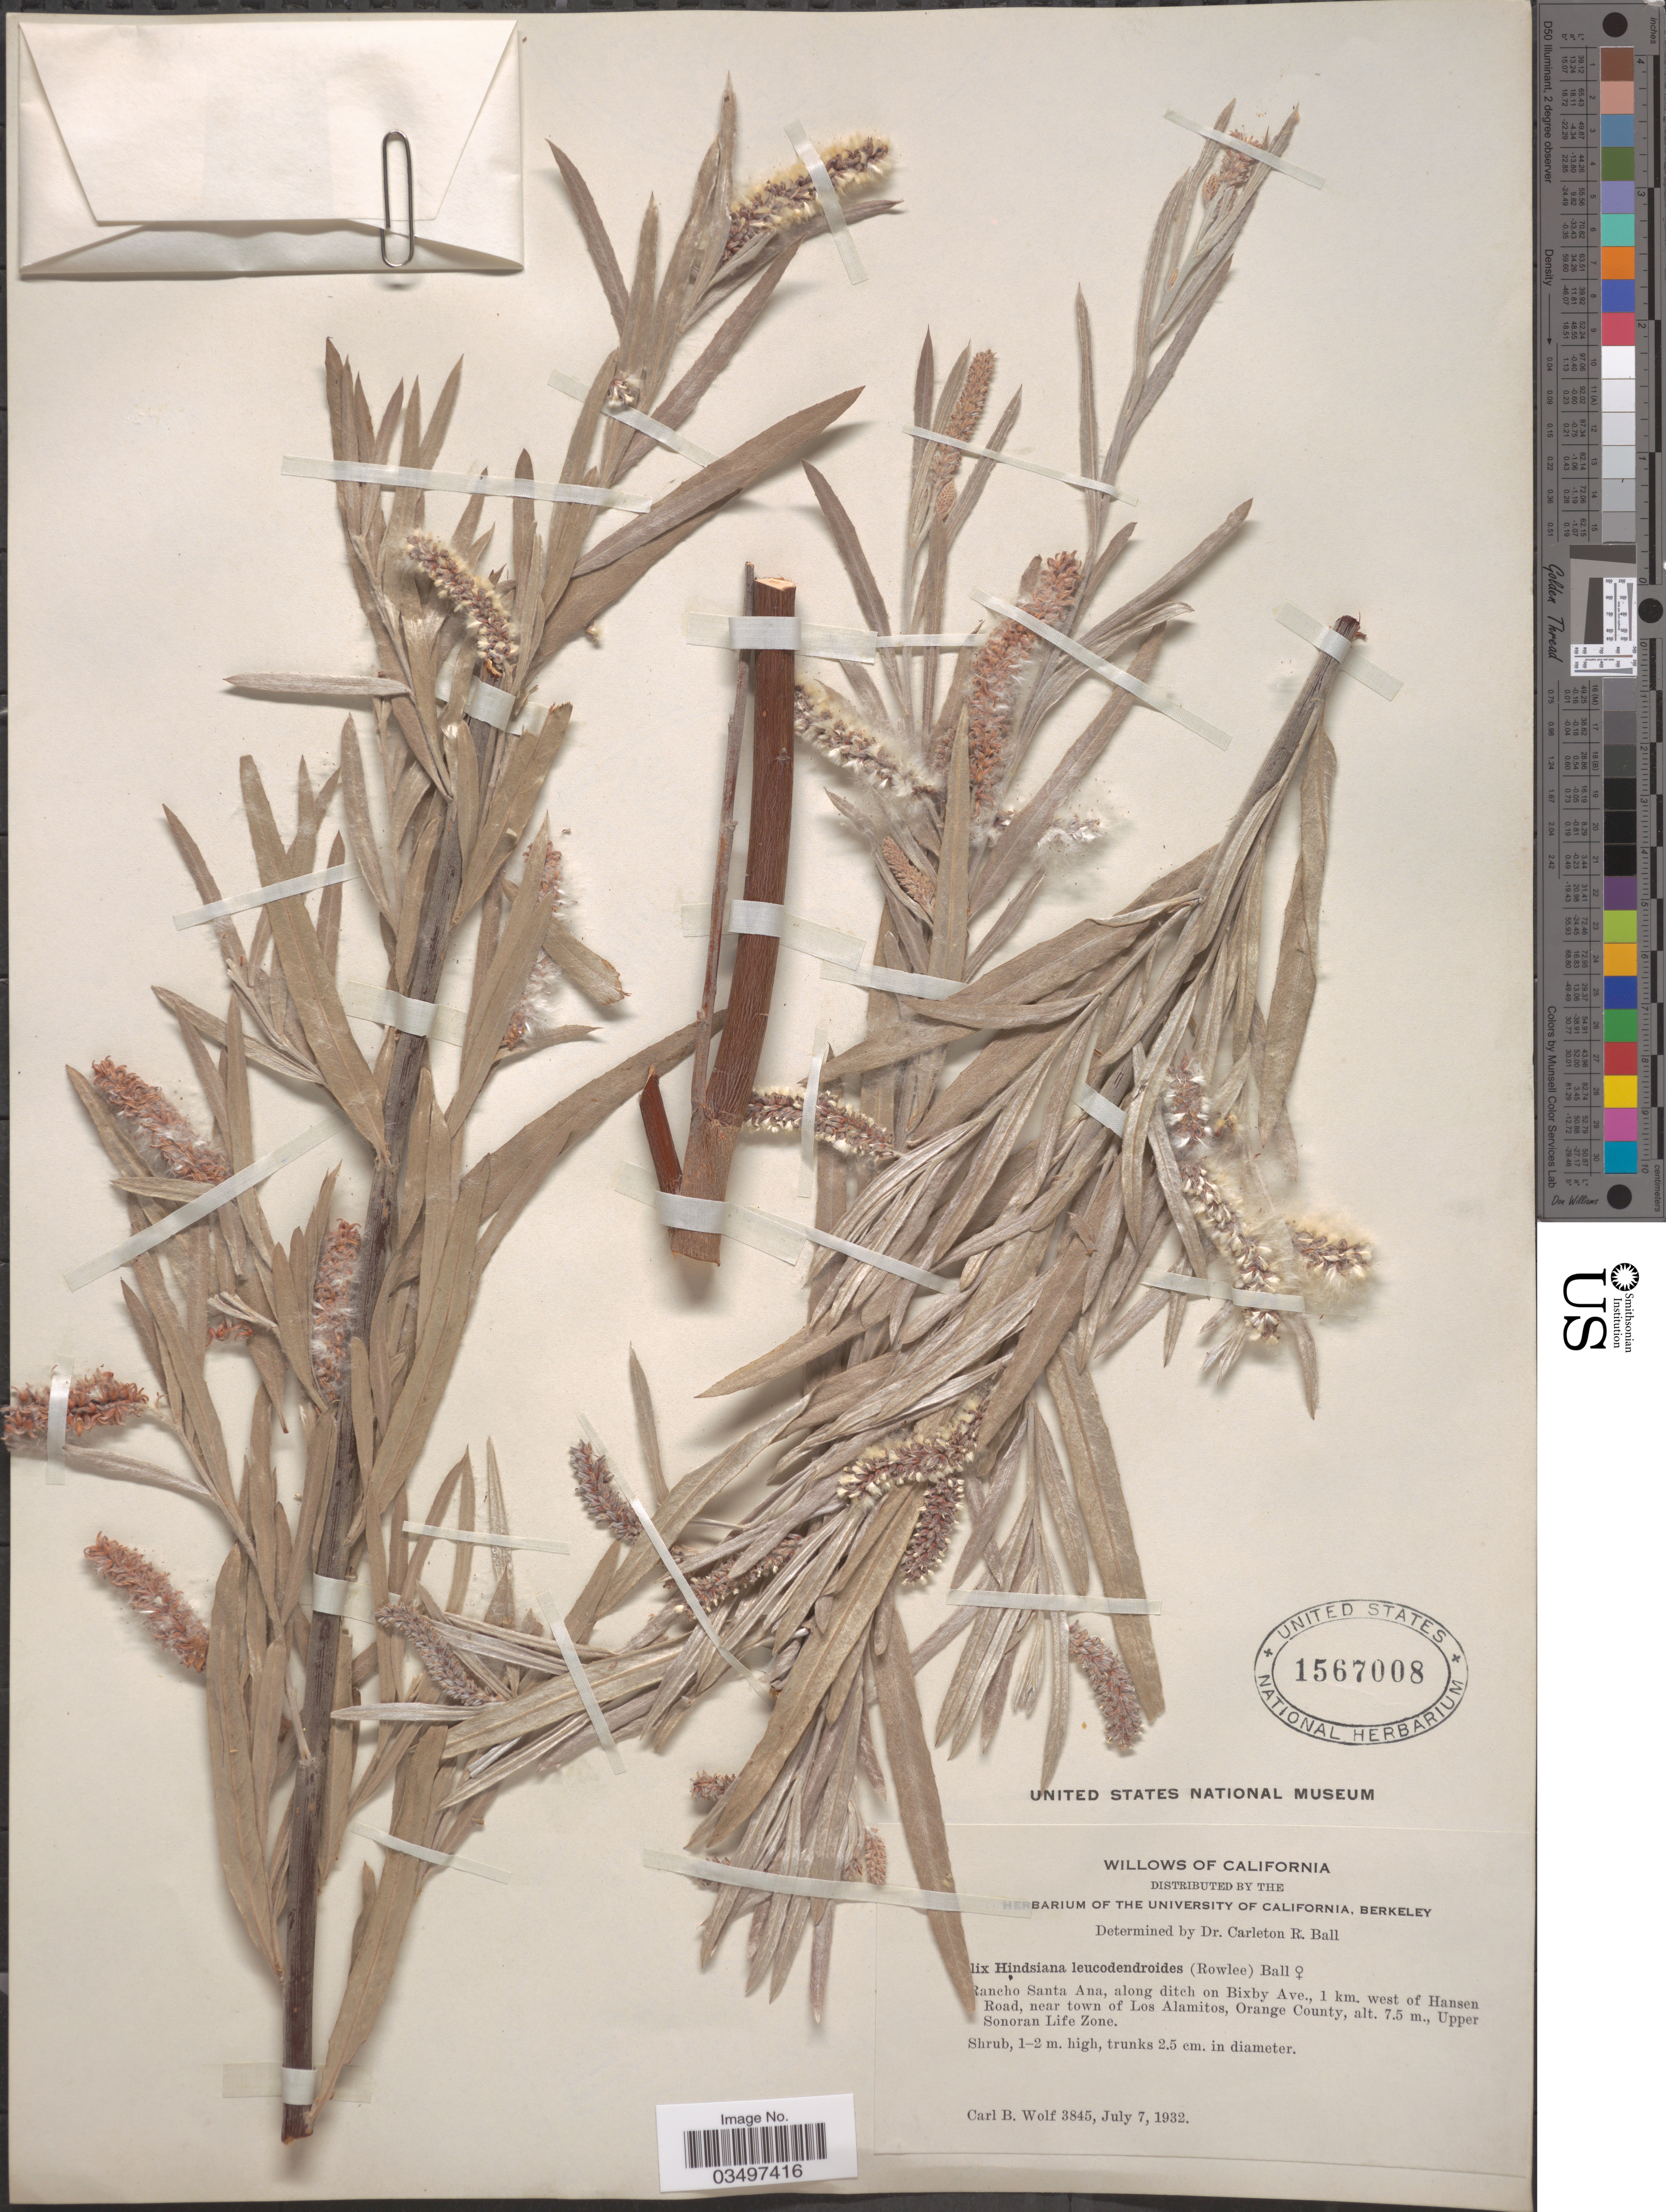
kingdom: Plantae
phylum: Tracheophyta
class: Magnoliopsida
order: Malpighiales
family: Salicaceae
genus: Salix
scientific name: Salix hindsiana var. leucodendroides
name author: (Rowlee) C.R. Ball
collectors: C. B. Wolf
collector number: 3845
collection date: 1932-07-07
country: United States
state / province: California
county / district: Orange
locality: Rancho Santa Ana, along ditch on Bixby Ave., 1 km. west of Hansen Road, near town of Los Alamitos, Orange County, Upper Sonoran Life Zone.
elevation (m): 7.5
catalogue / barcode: US 1567008